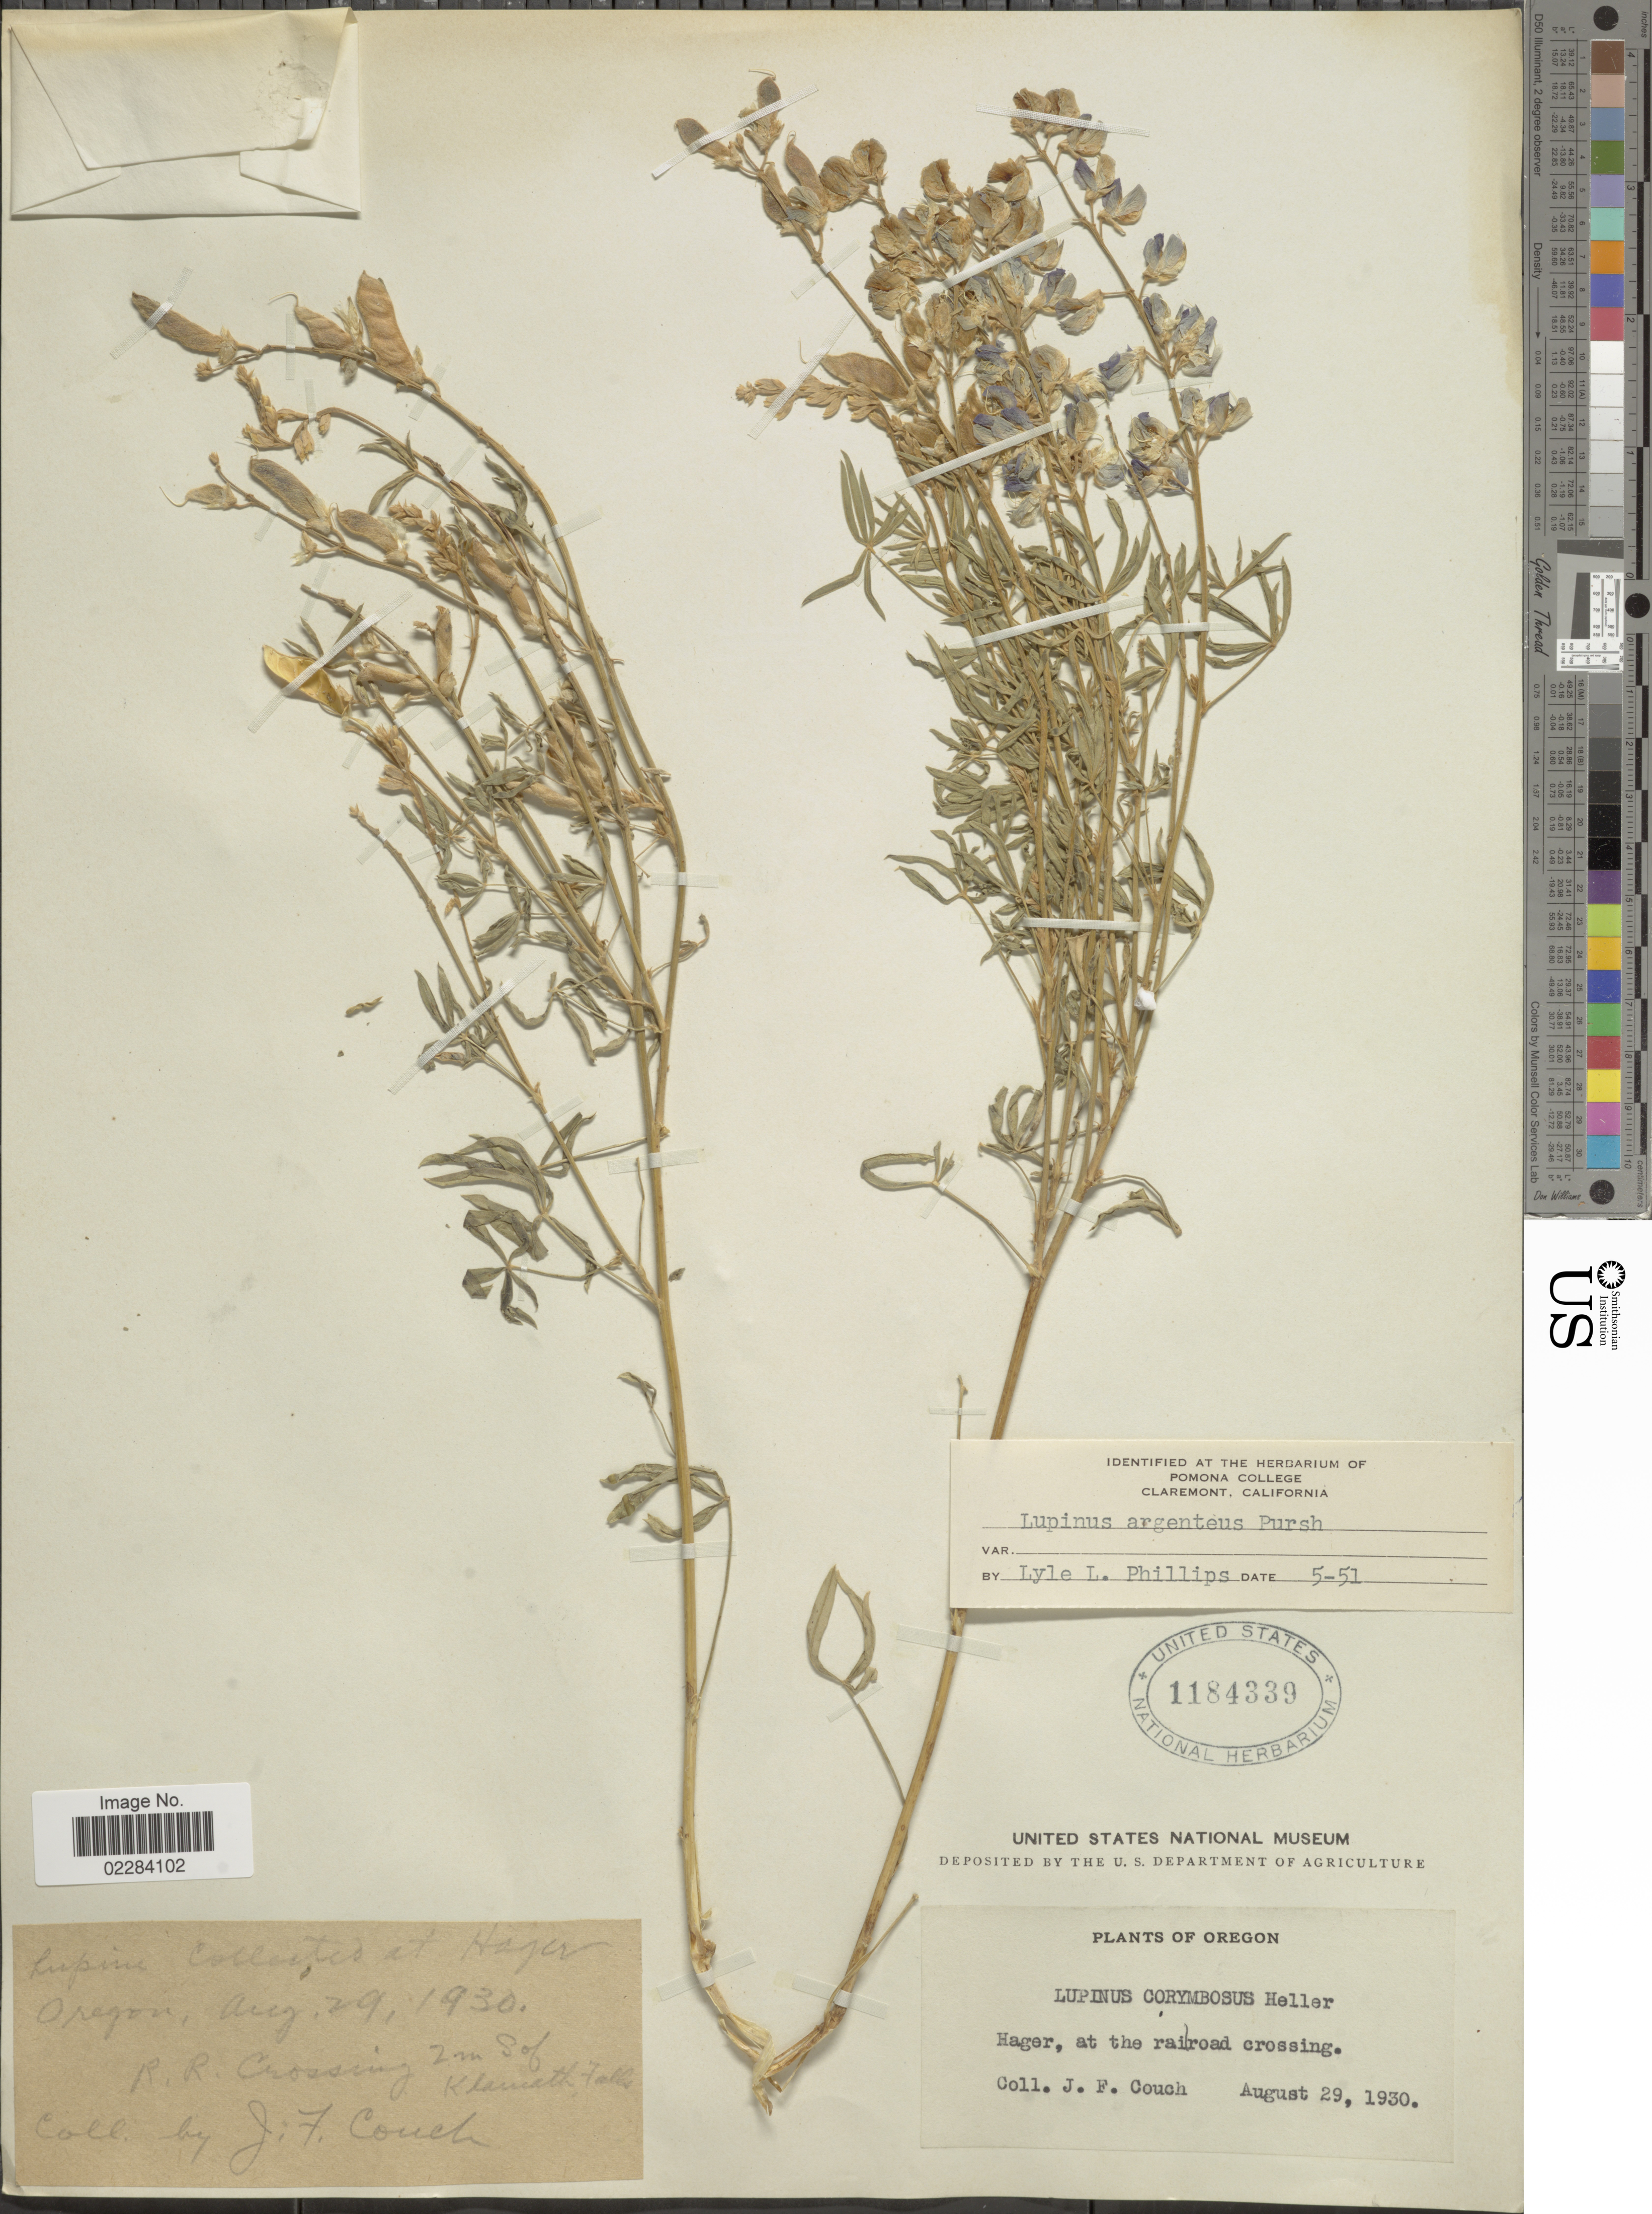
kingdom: Plantae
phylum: Tracheophyta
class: Magnoliopsida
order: Fabales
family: Fabaceae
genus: Lupinus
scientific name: Lupinus argenteus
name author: Pursh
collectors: J. Couch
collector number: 29081930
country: United States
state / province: Oregon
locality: Hafer, at the roadside crossing. R.R. crossing 2 m S of Klamath Falls.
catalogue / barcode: US 1184339